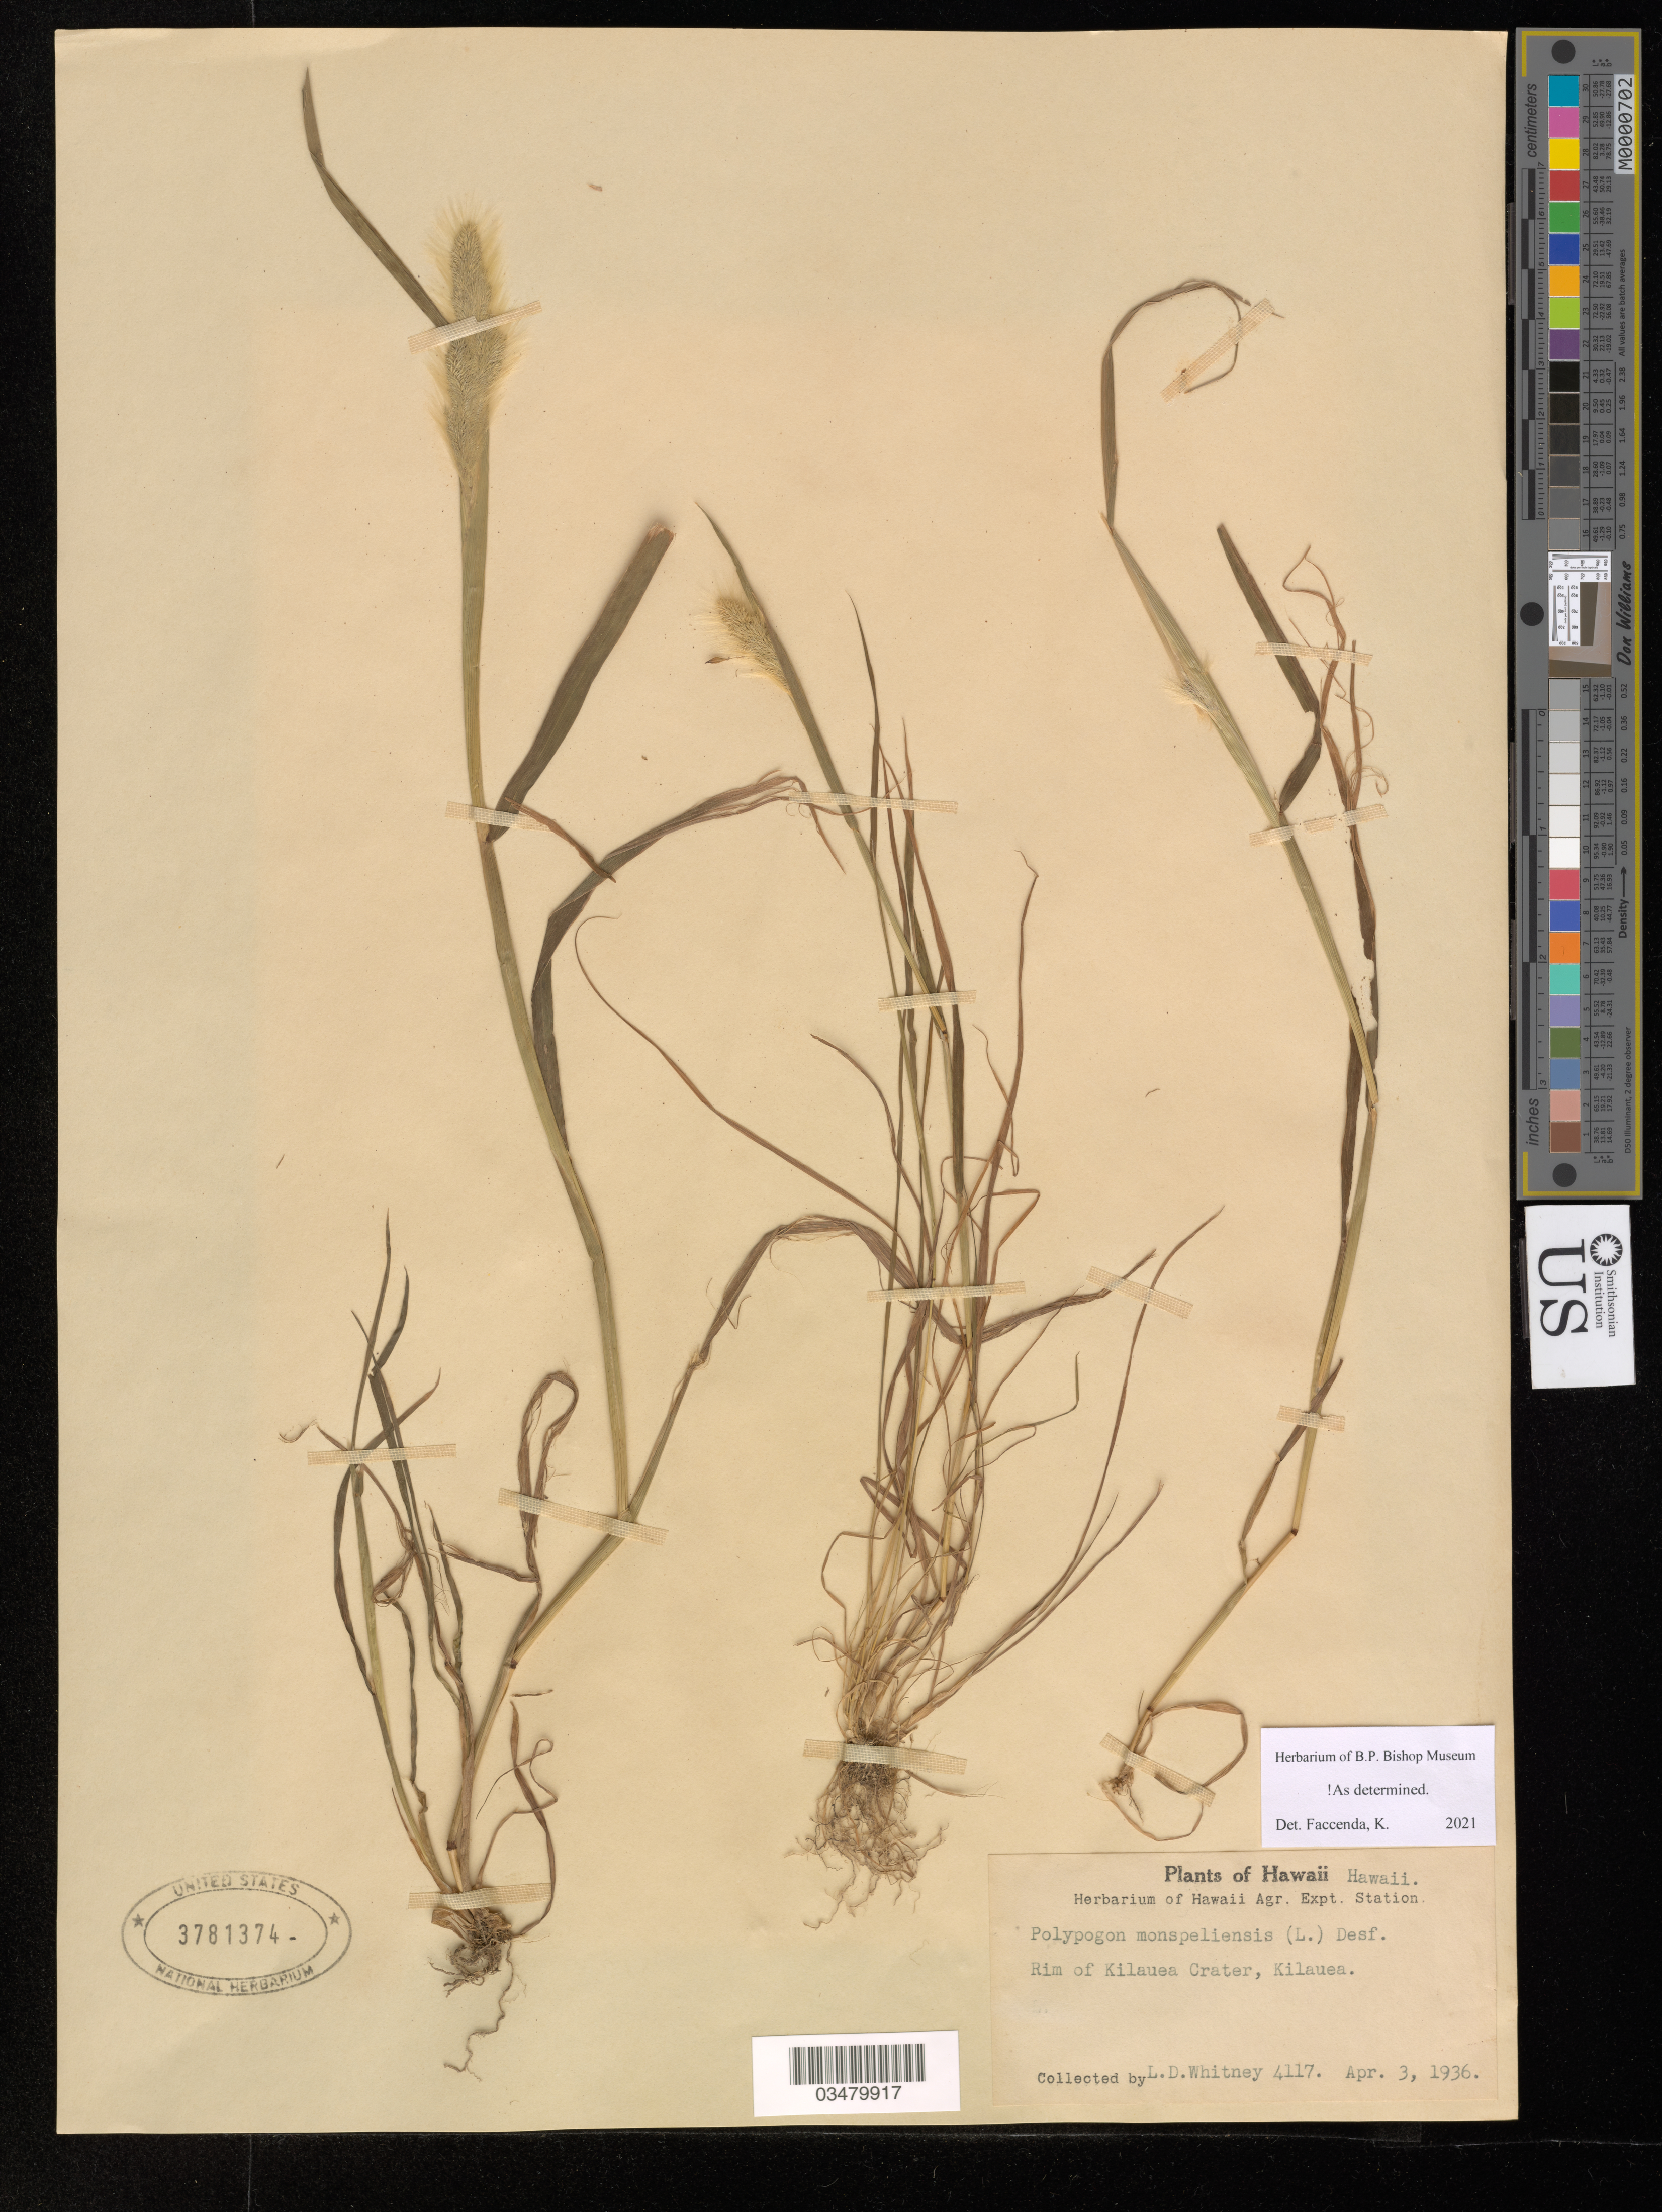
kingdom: Plantae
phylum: Tracheophyta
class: Liliopsida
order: Poales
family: Poaceae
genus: Polypogon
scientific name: Polypogon monspeliensis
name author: (L.) Desf.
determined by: Faccenda, K.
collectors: L. Whitney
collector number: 4117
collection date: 1936-04-03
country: United States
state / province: Hawaii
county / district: Hawaii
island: Hawaii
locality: Rim of Kilauea Crater, Kilauea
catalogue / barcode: US 3781374